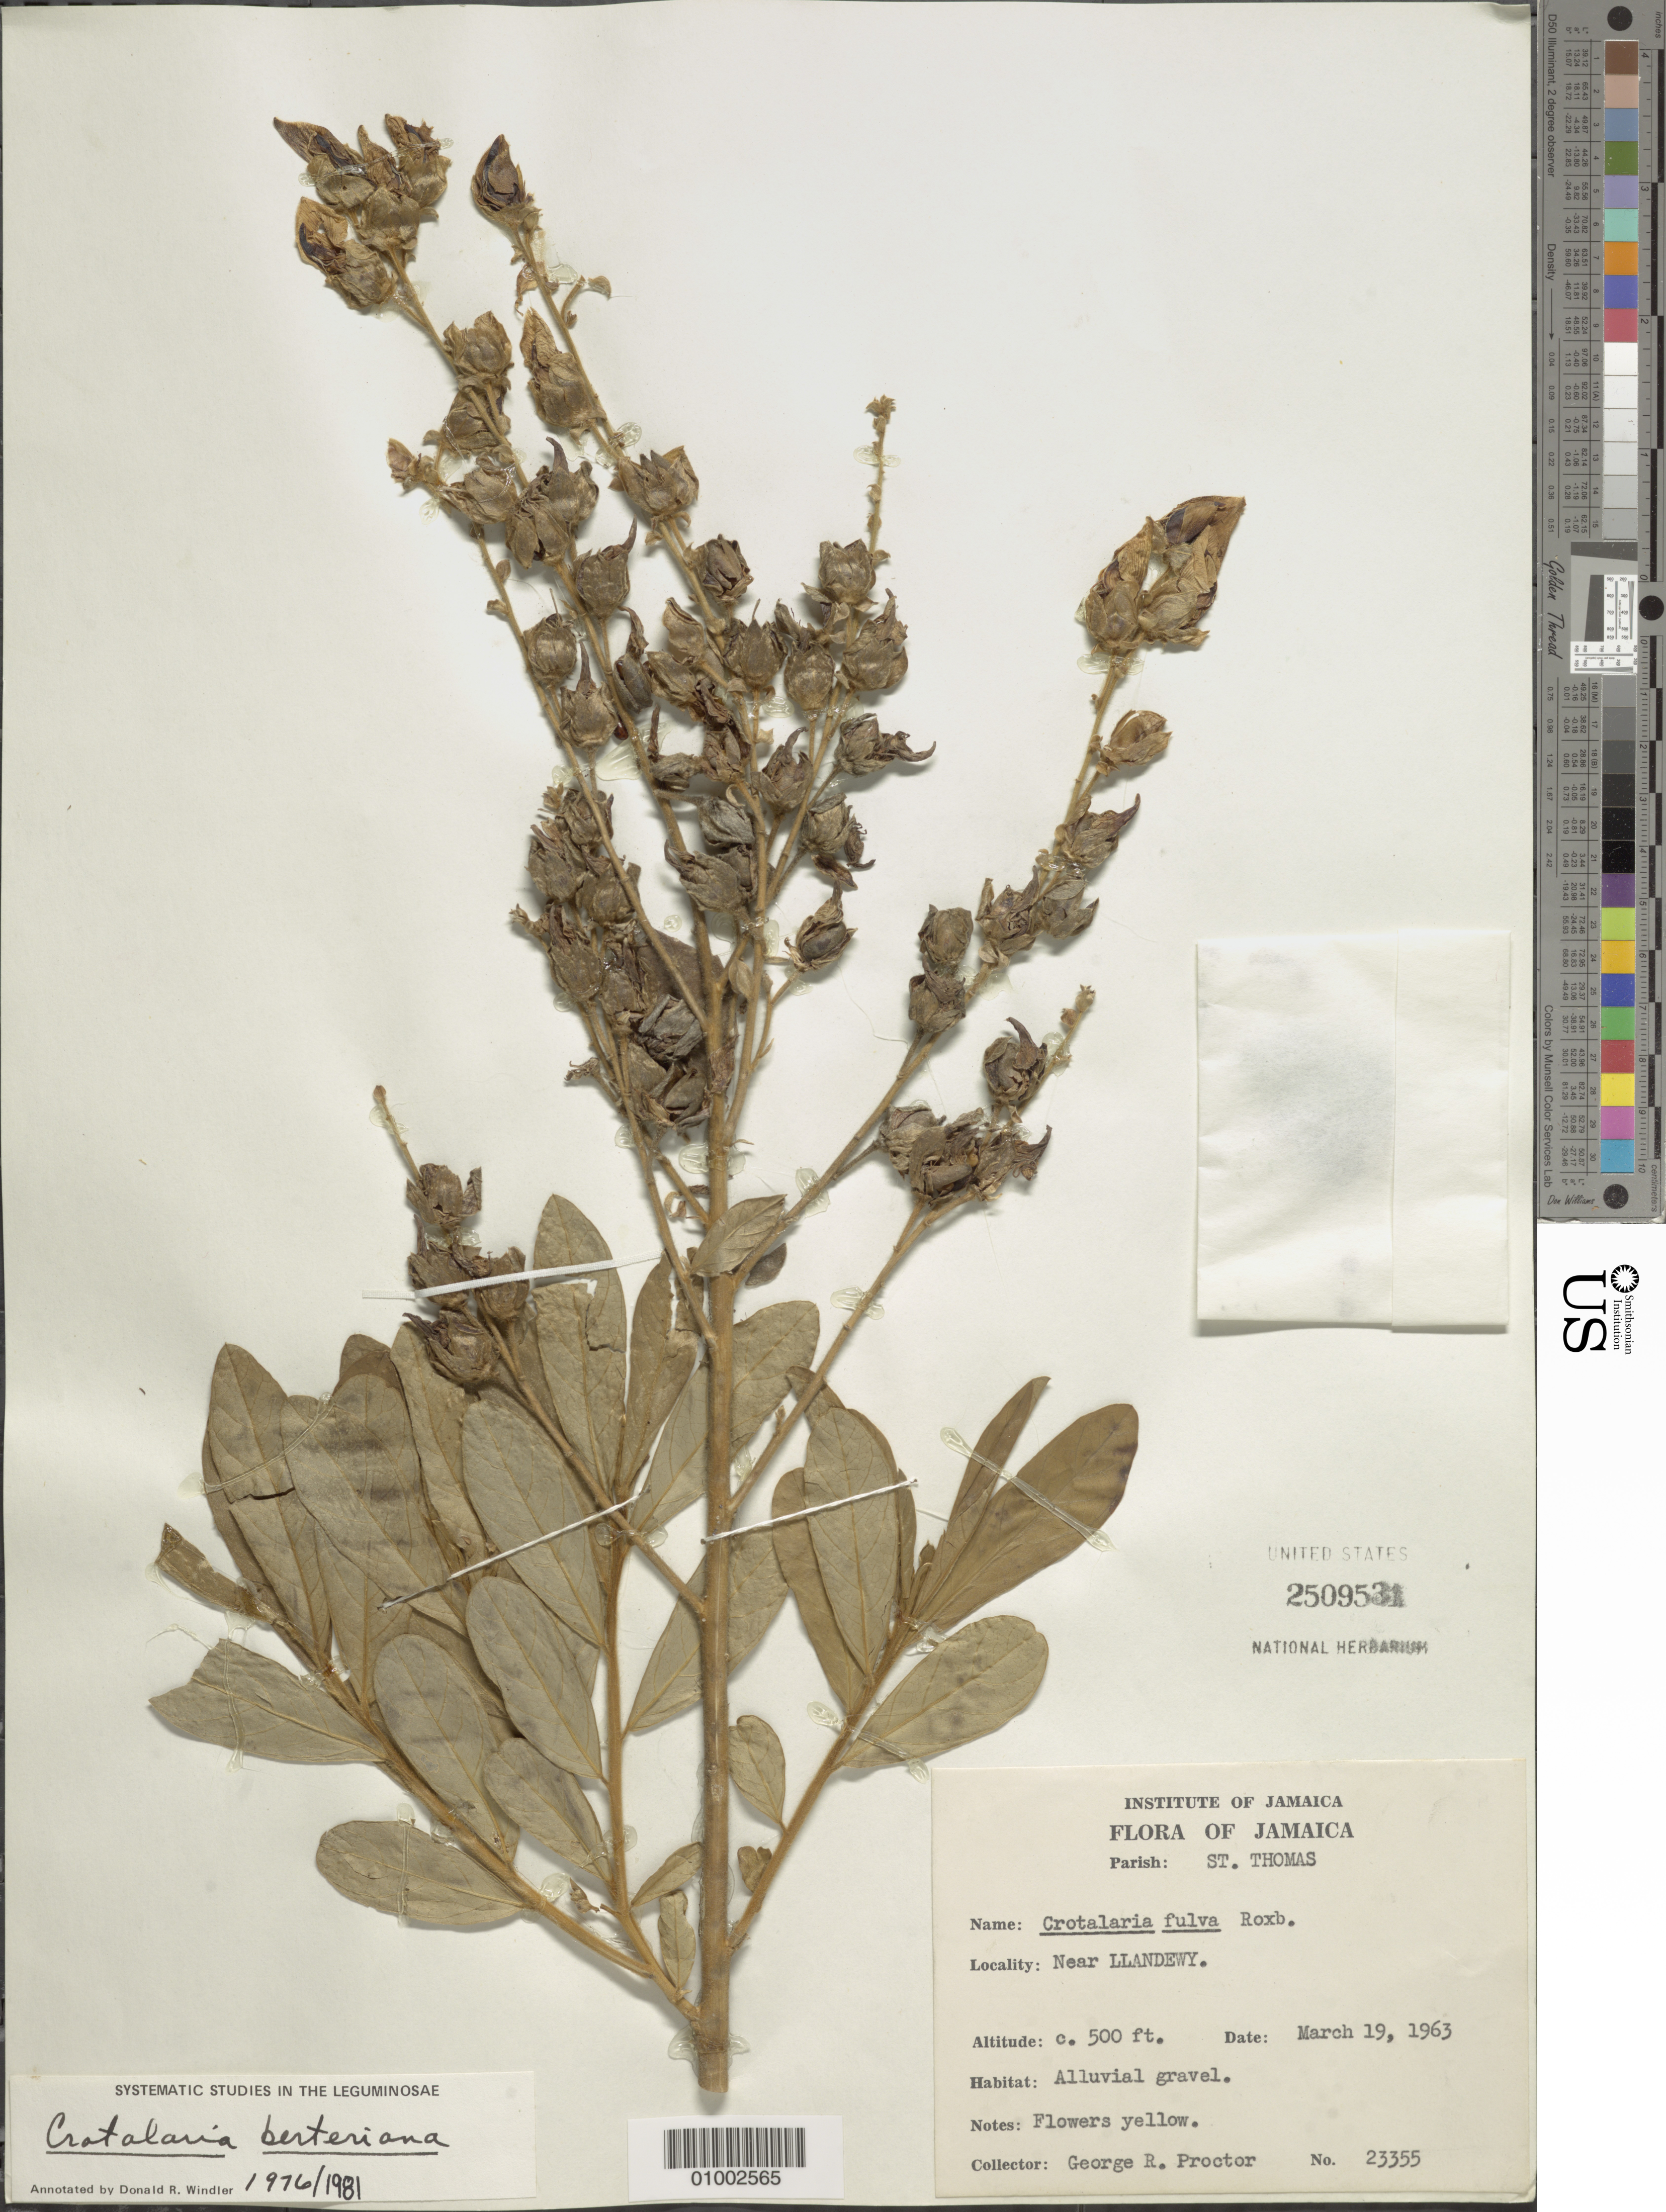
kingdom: Plantae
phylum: Tracheophyta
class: Magnoliopsida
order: Fabales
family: Fabaceae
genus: Crotalaria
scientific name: Crotalaria berteroana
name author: DC.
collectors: G. R. Proctor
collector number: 23355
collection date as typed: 19 Mar 1963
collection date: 1963-03-19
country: Jamaica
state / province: Saint Thomas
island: Jamaica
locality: Near Llandewy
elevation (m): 152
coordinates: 0 N, 0 E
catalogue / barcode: US 2509531